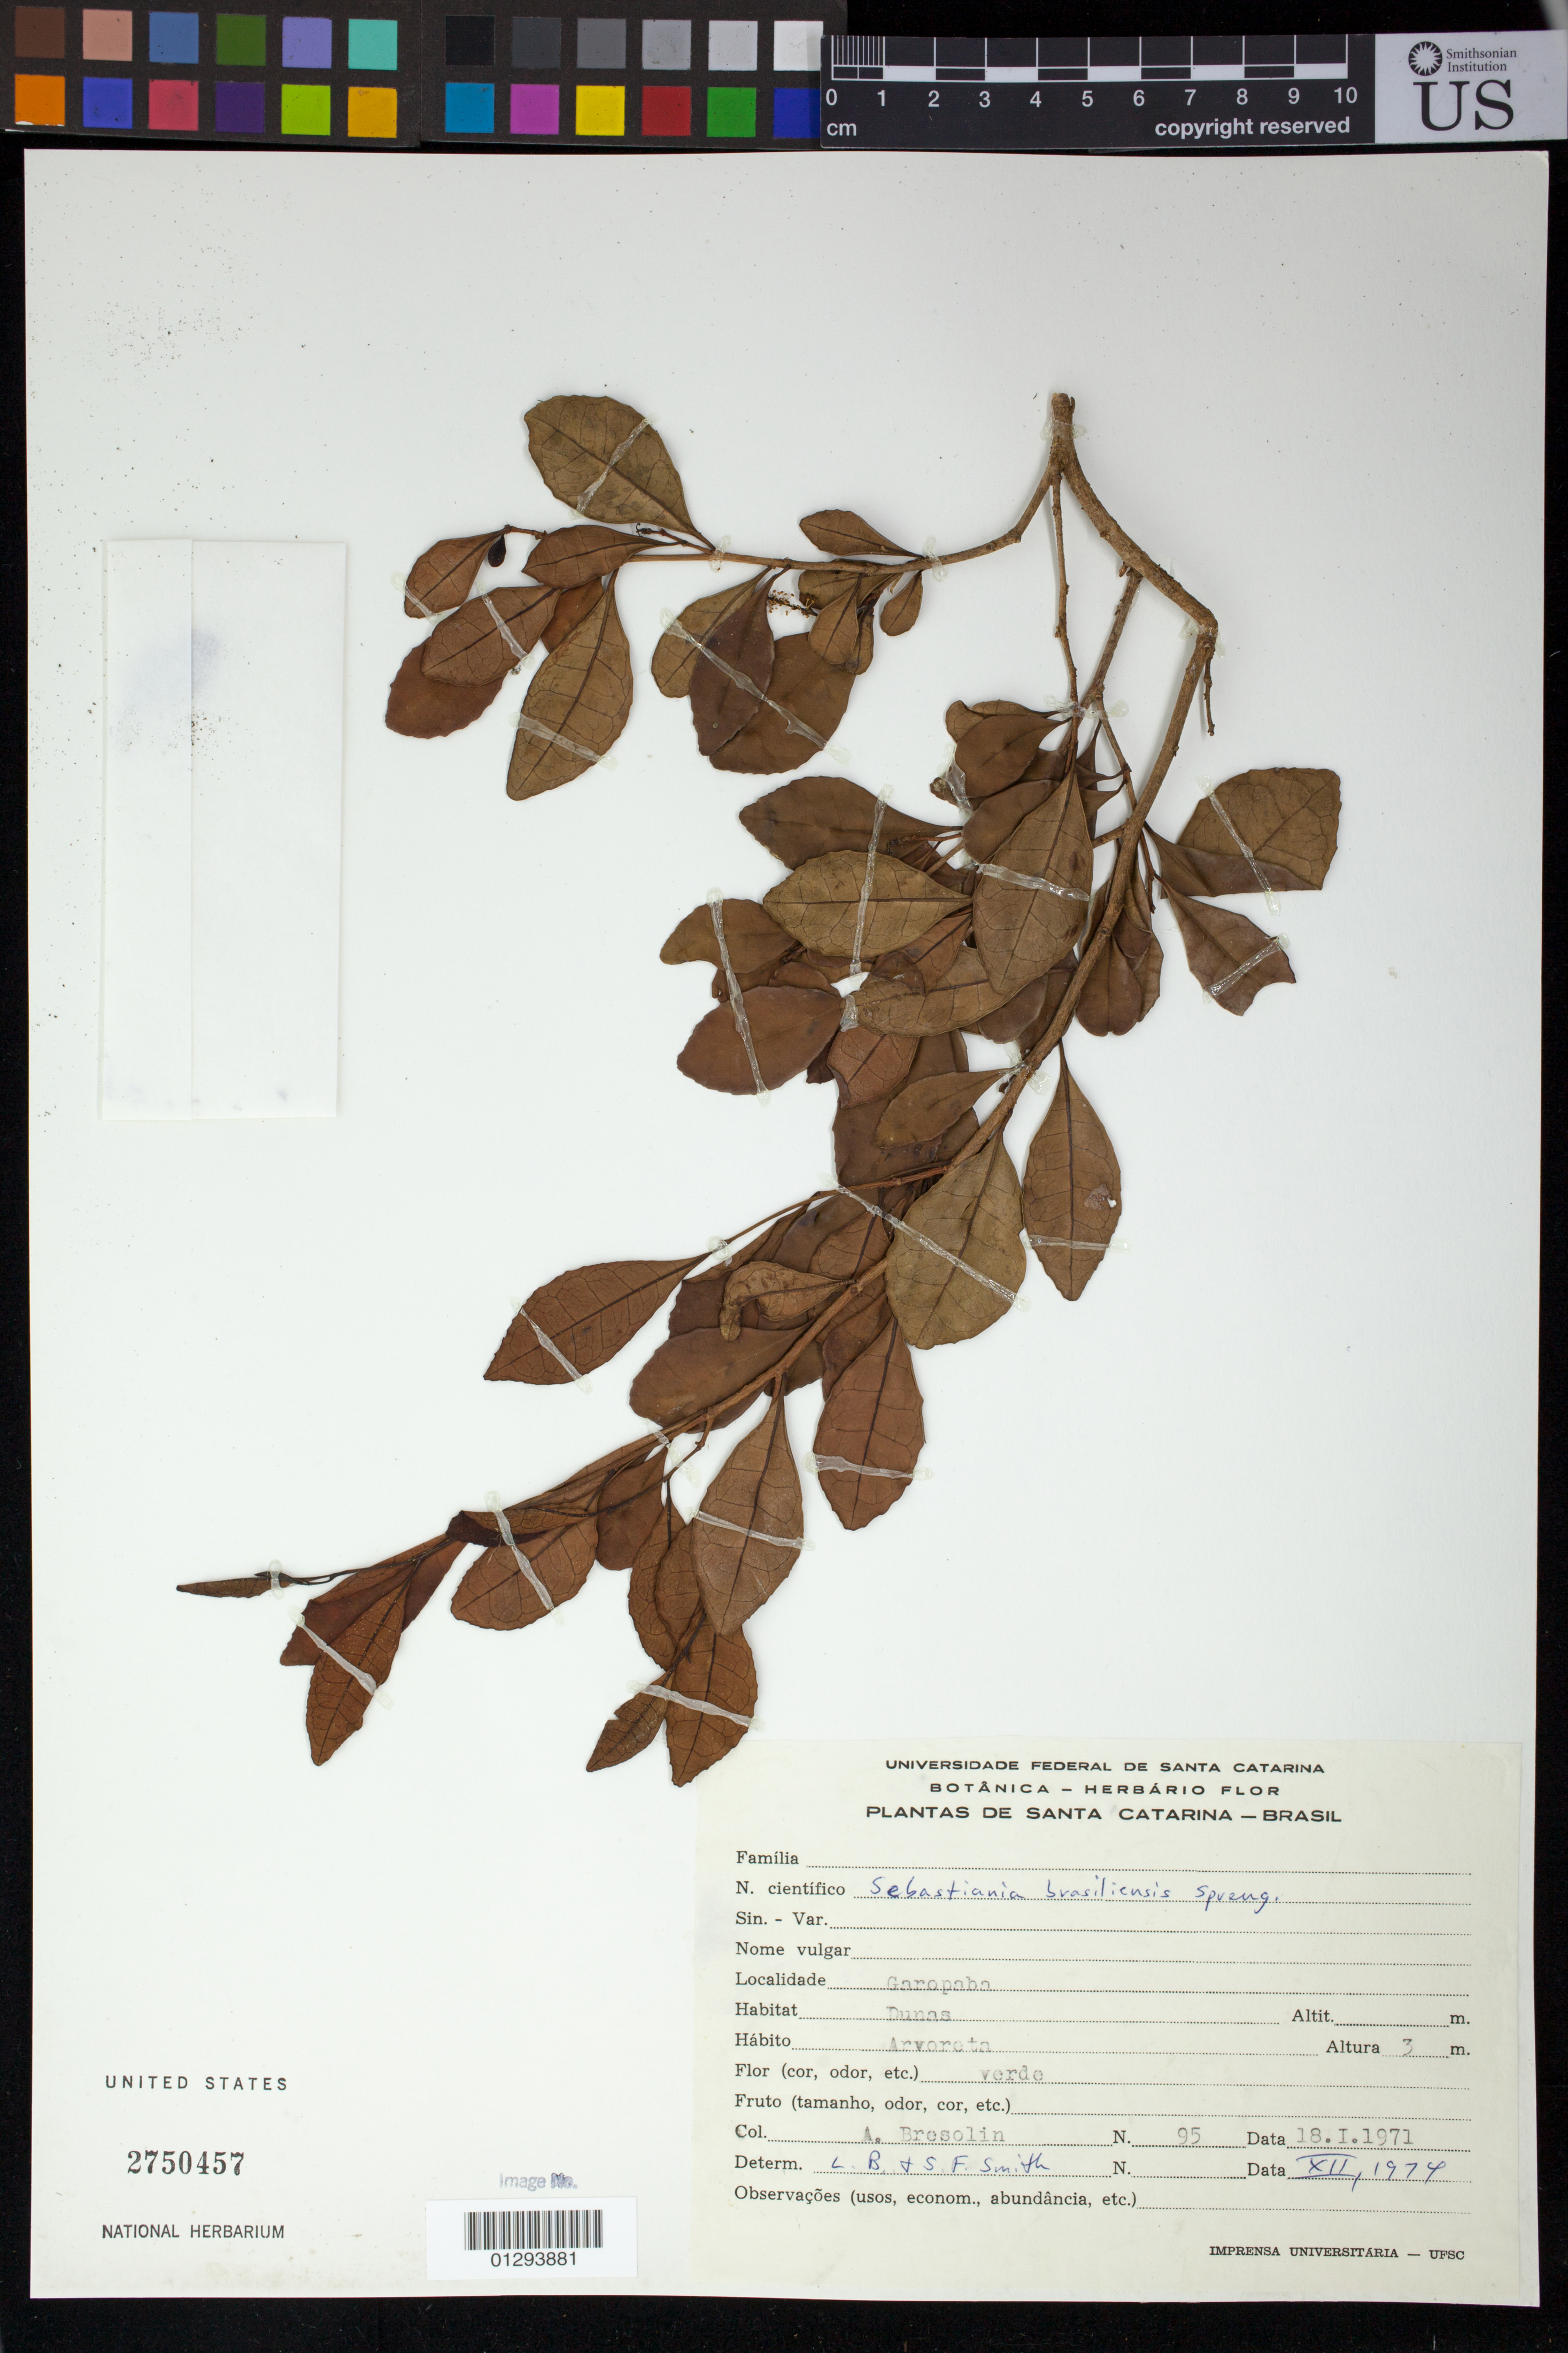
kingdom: Plantae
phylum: Tracheophyta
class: Magnoliopsida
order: Malpighiales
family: Euphorbiaceae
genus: Sebastiania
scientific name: Sebastiania brasiliensis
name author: Spreng.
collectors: A. Bresolin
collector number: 95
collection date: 1971-01-18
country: Brazil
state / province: Santa Catarina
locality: Garopaba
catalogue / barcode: US 2750457